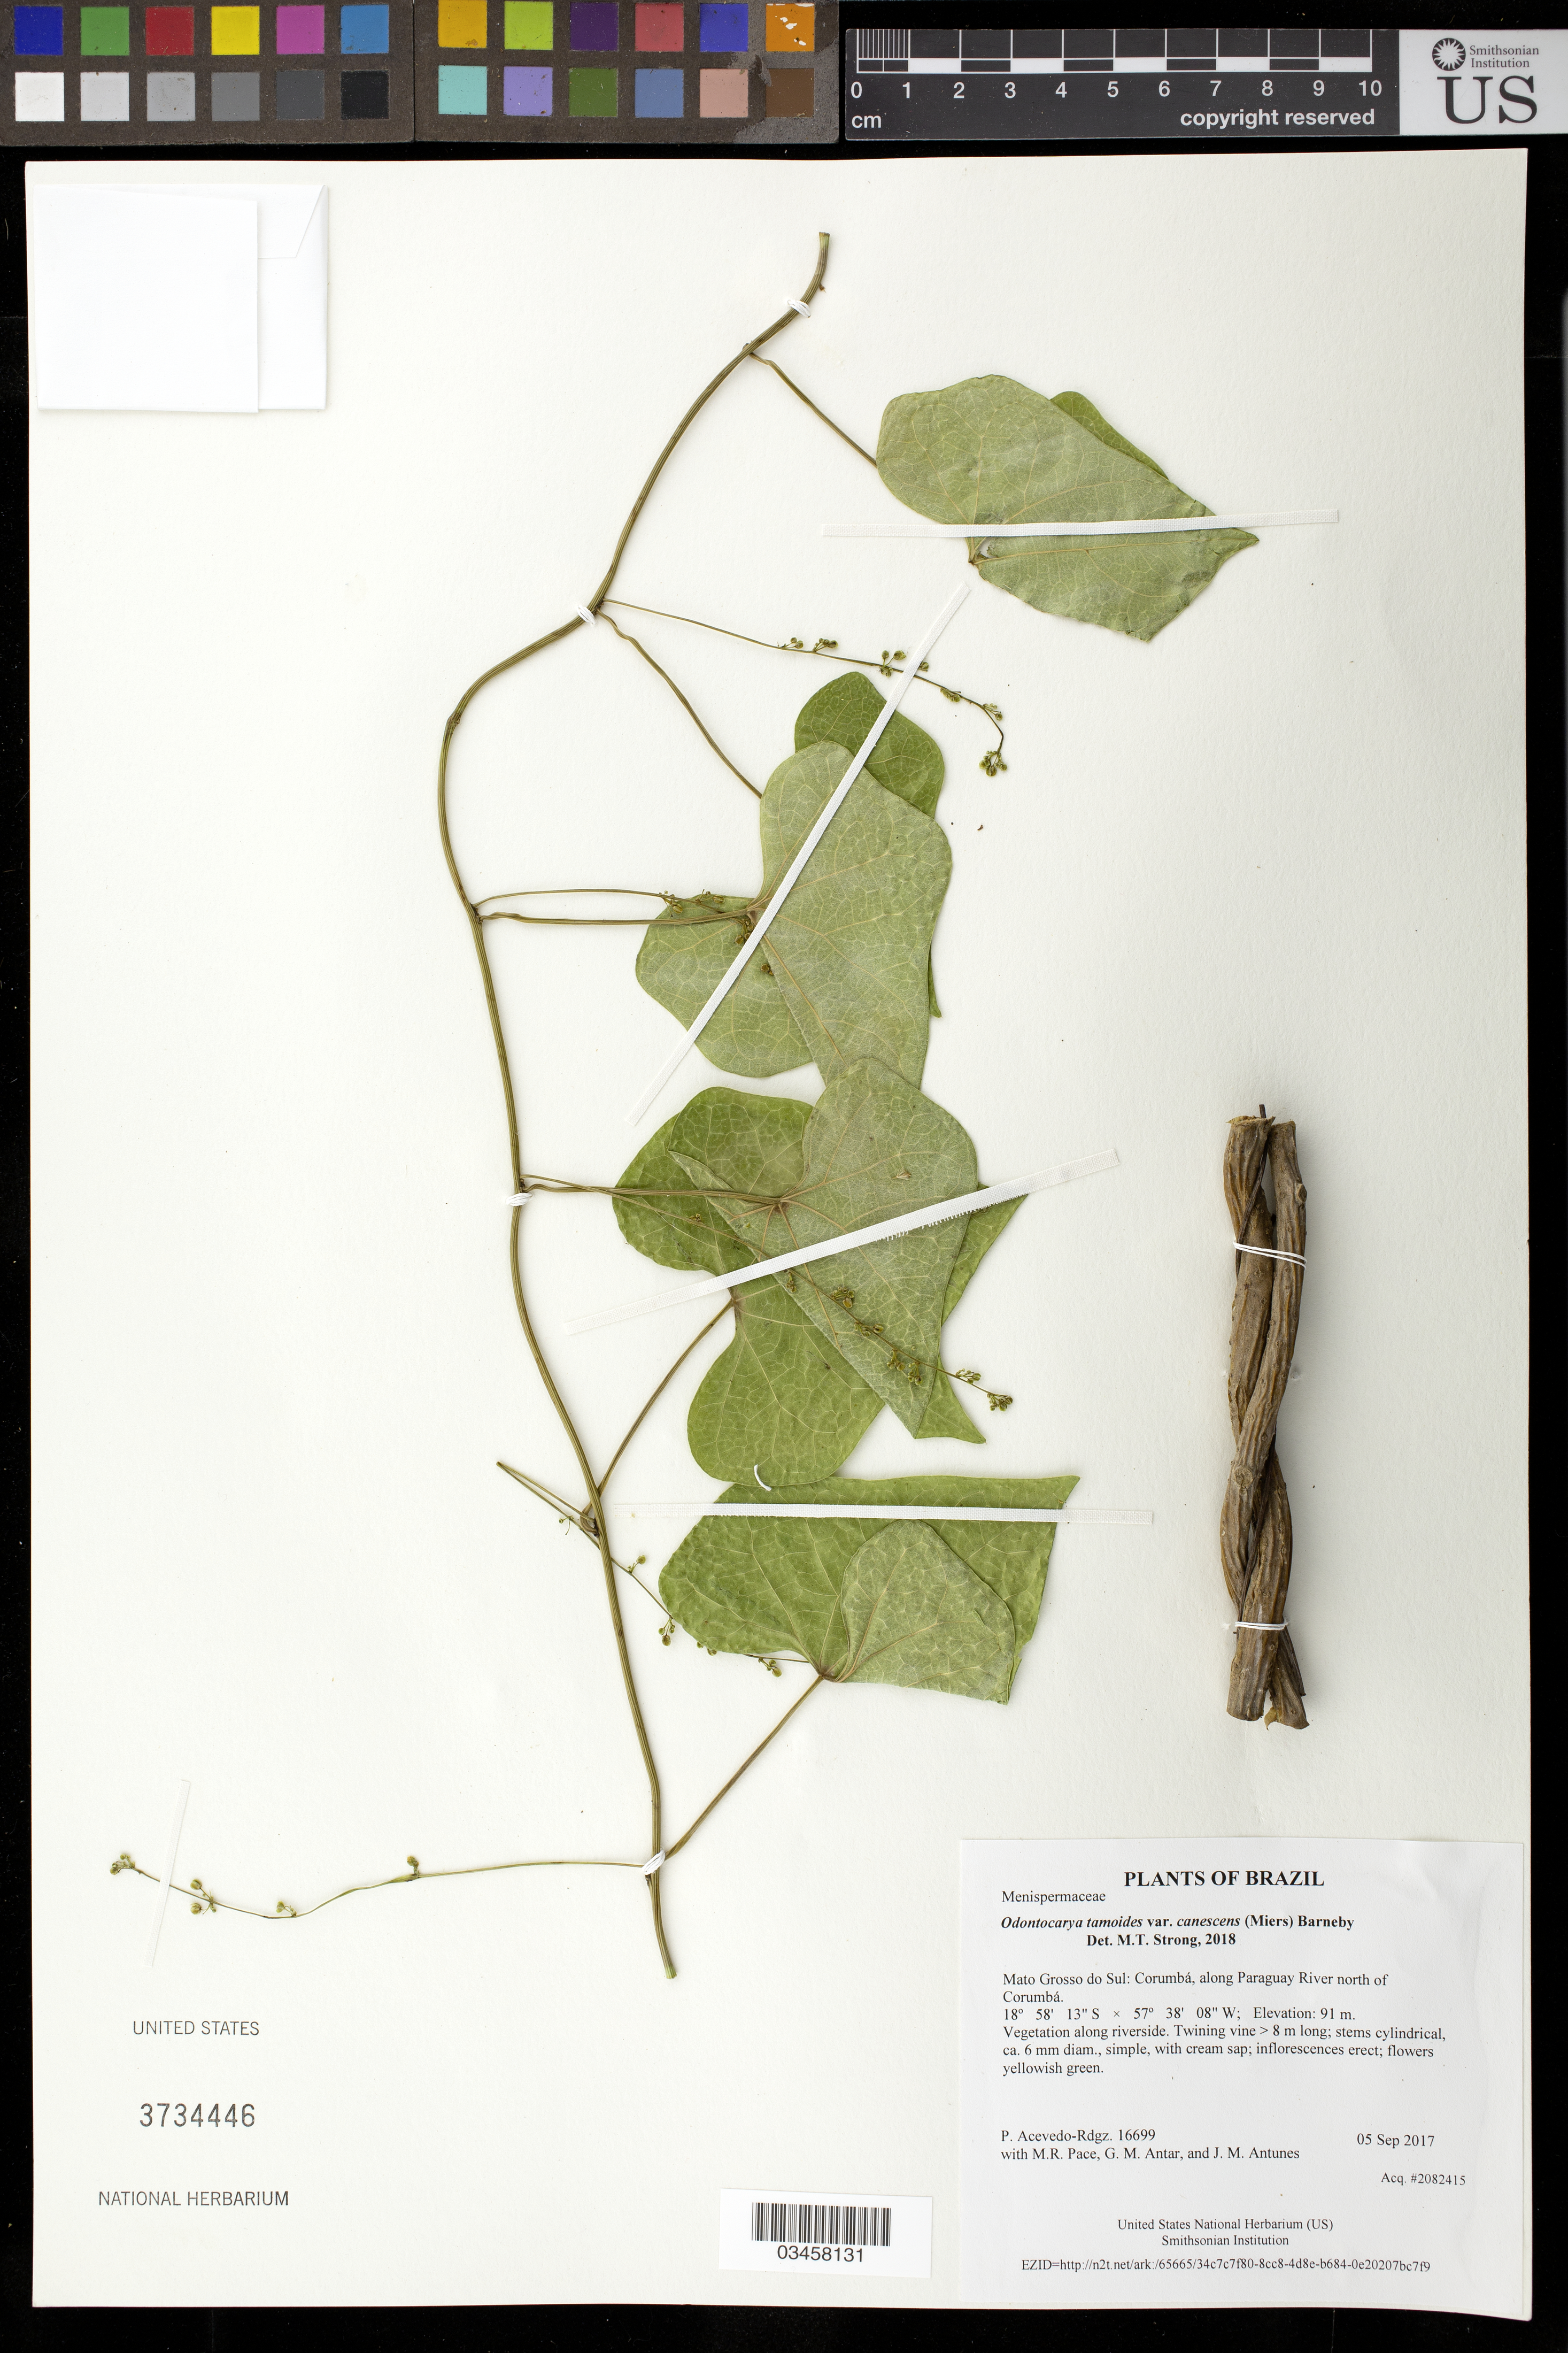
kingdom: Plantae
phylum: Tracheophyta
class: Magnoliopsida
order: Ranunculales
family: Menispermaceae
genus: Odontocarya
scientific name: Odontocarya tamoides var. canescens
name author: (Miers) Barneby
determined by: Strong, Mark T., (BOT), Smithsonian Institution - National Museum of Natural History (UNITED STATES)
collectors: P. Acevedo-Rodr., M. R. Pace, G. M. Antar & J. M. Antunes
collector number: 16699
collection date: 2017-09-05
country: Brazil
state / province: Mato Grosso do Sul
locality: Corumbá, along Paraguay River north of Corumbá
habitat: Vegetation along riverside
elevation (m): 91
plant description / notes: US, NY, MO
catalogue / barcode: US 3734446